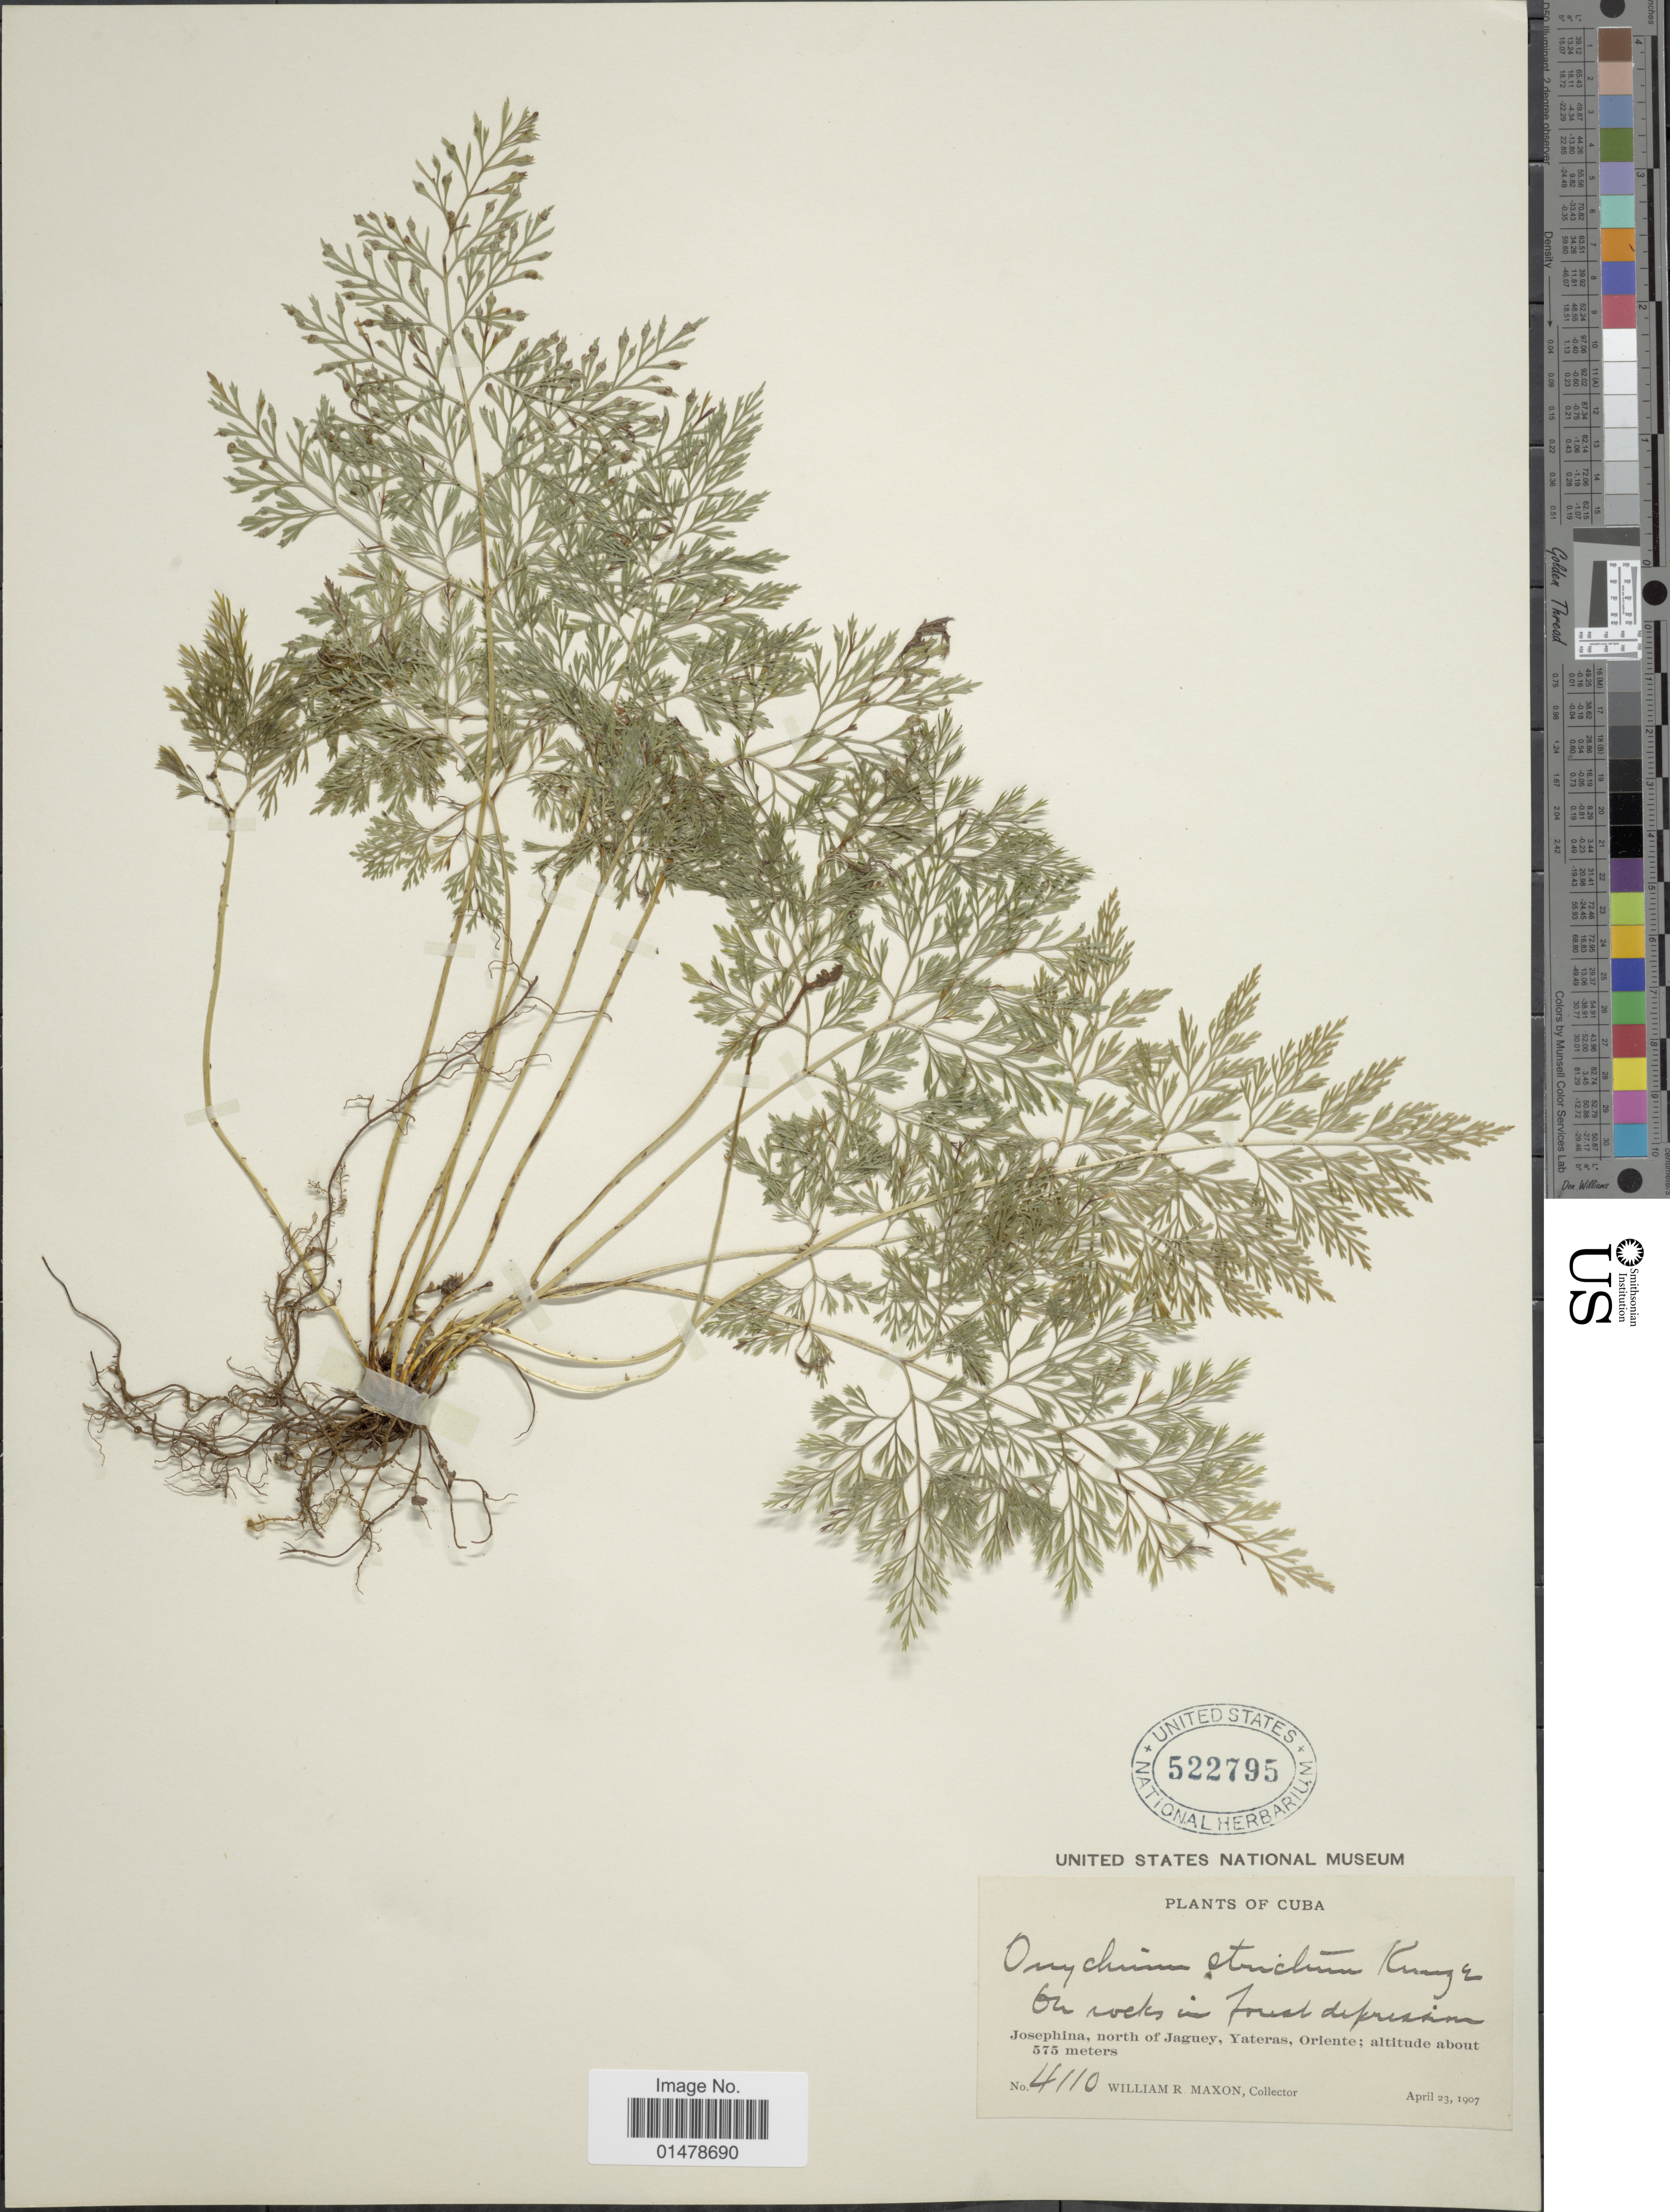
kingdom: Plantae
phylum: Tracheophyta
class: Polypodiopsida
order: Polypodiales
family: Pteridaceae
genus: Pteris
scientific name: Pteris hexagona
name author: (L.) Proctor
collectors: W. R. Maxon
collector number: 4110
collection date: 1907-04-23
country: Cuba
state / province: Oriente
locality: Josephina, north of Jaguey, Yateras.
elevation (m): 575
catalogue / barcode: US 522795